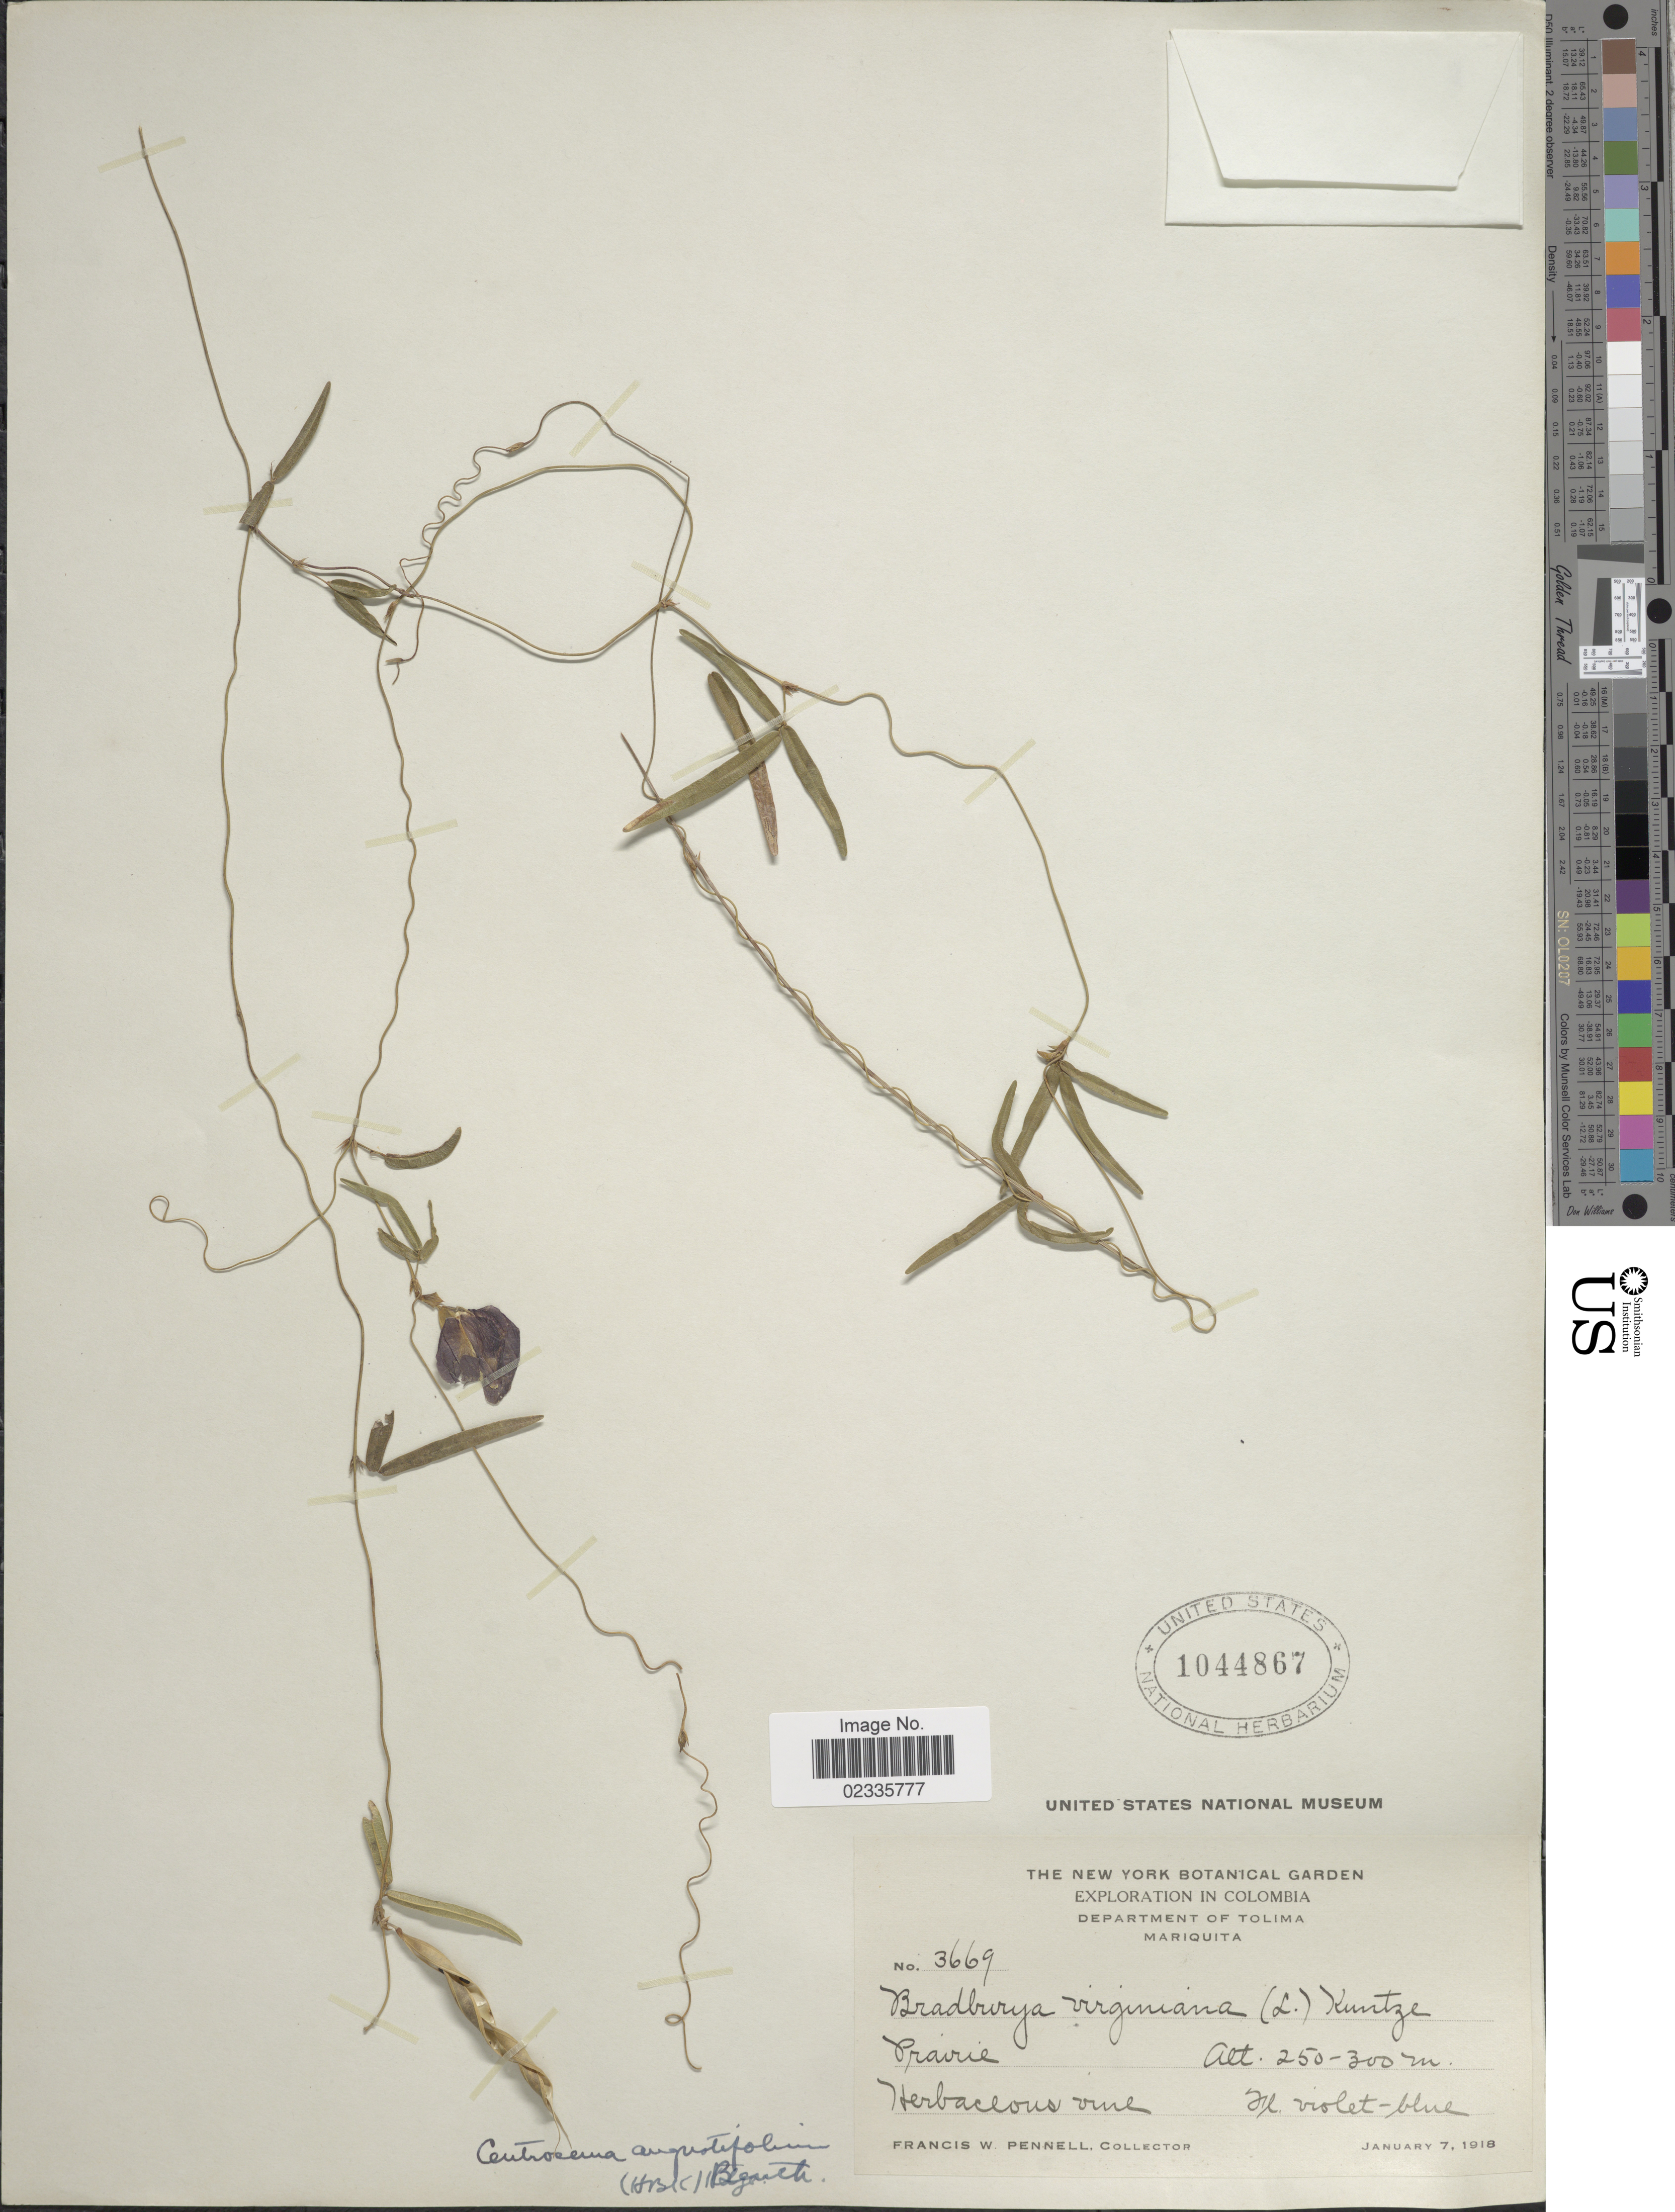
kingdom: Plantae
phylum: Tracheophyta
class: Magnoliopsida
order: Fabales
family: Fabaceae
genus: Centrosema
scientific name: Centrosema angustifolium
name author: (Kunth) Benth.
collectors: F. W. Pennell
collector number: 3669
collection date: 1918-01-07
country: Colombia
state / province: Tolima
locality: Department of Tolima. Mariquita. Prairie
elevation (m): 250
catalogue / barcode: US 1044867